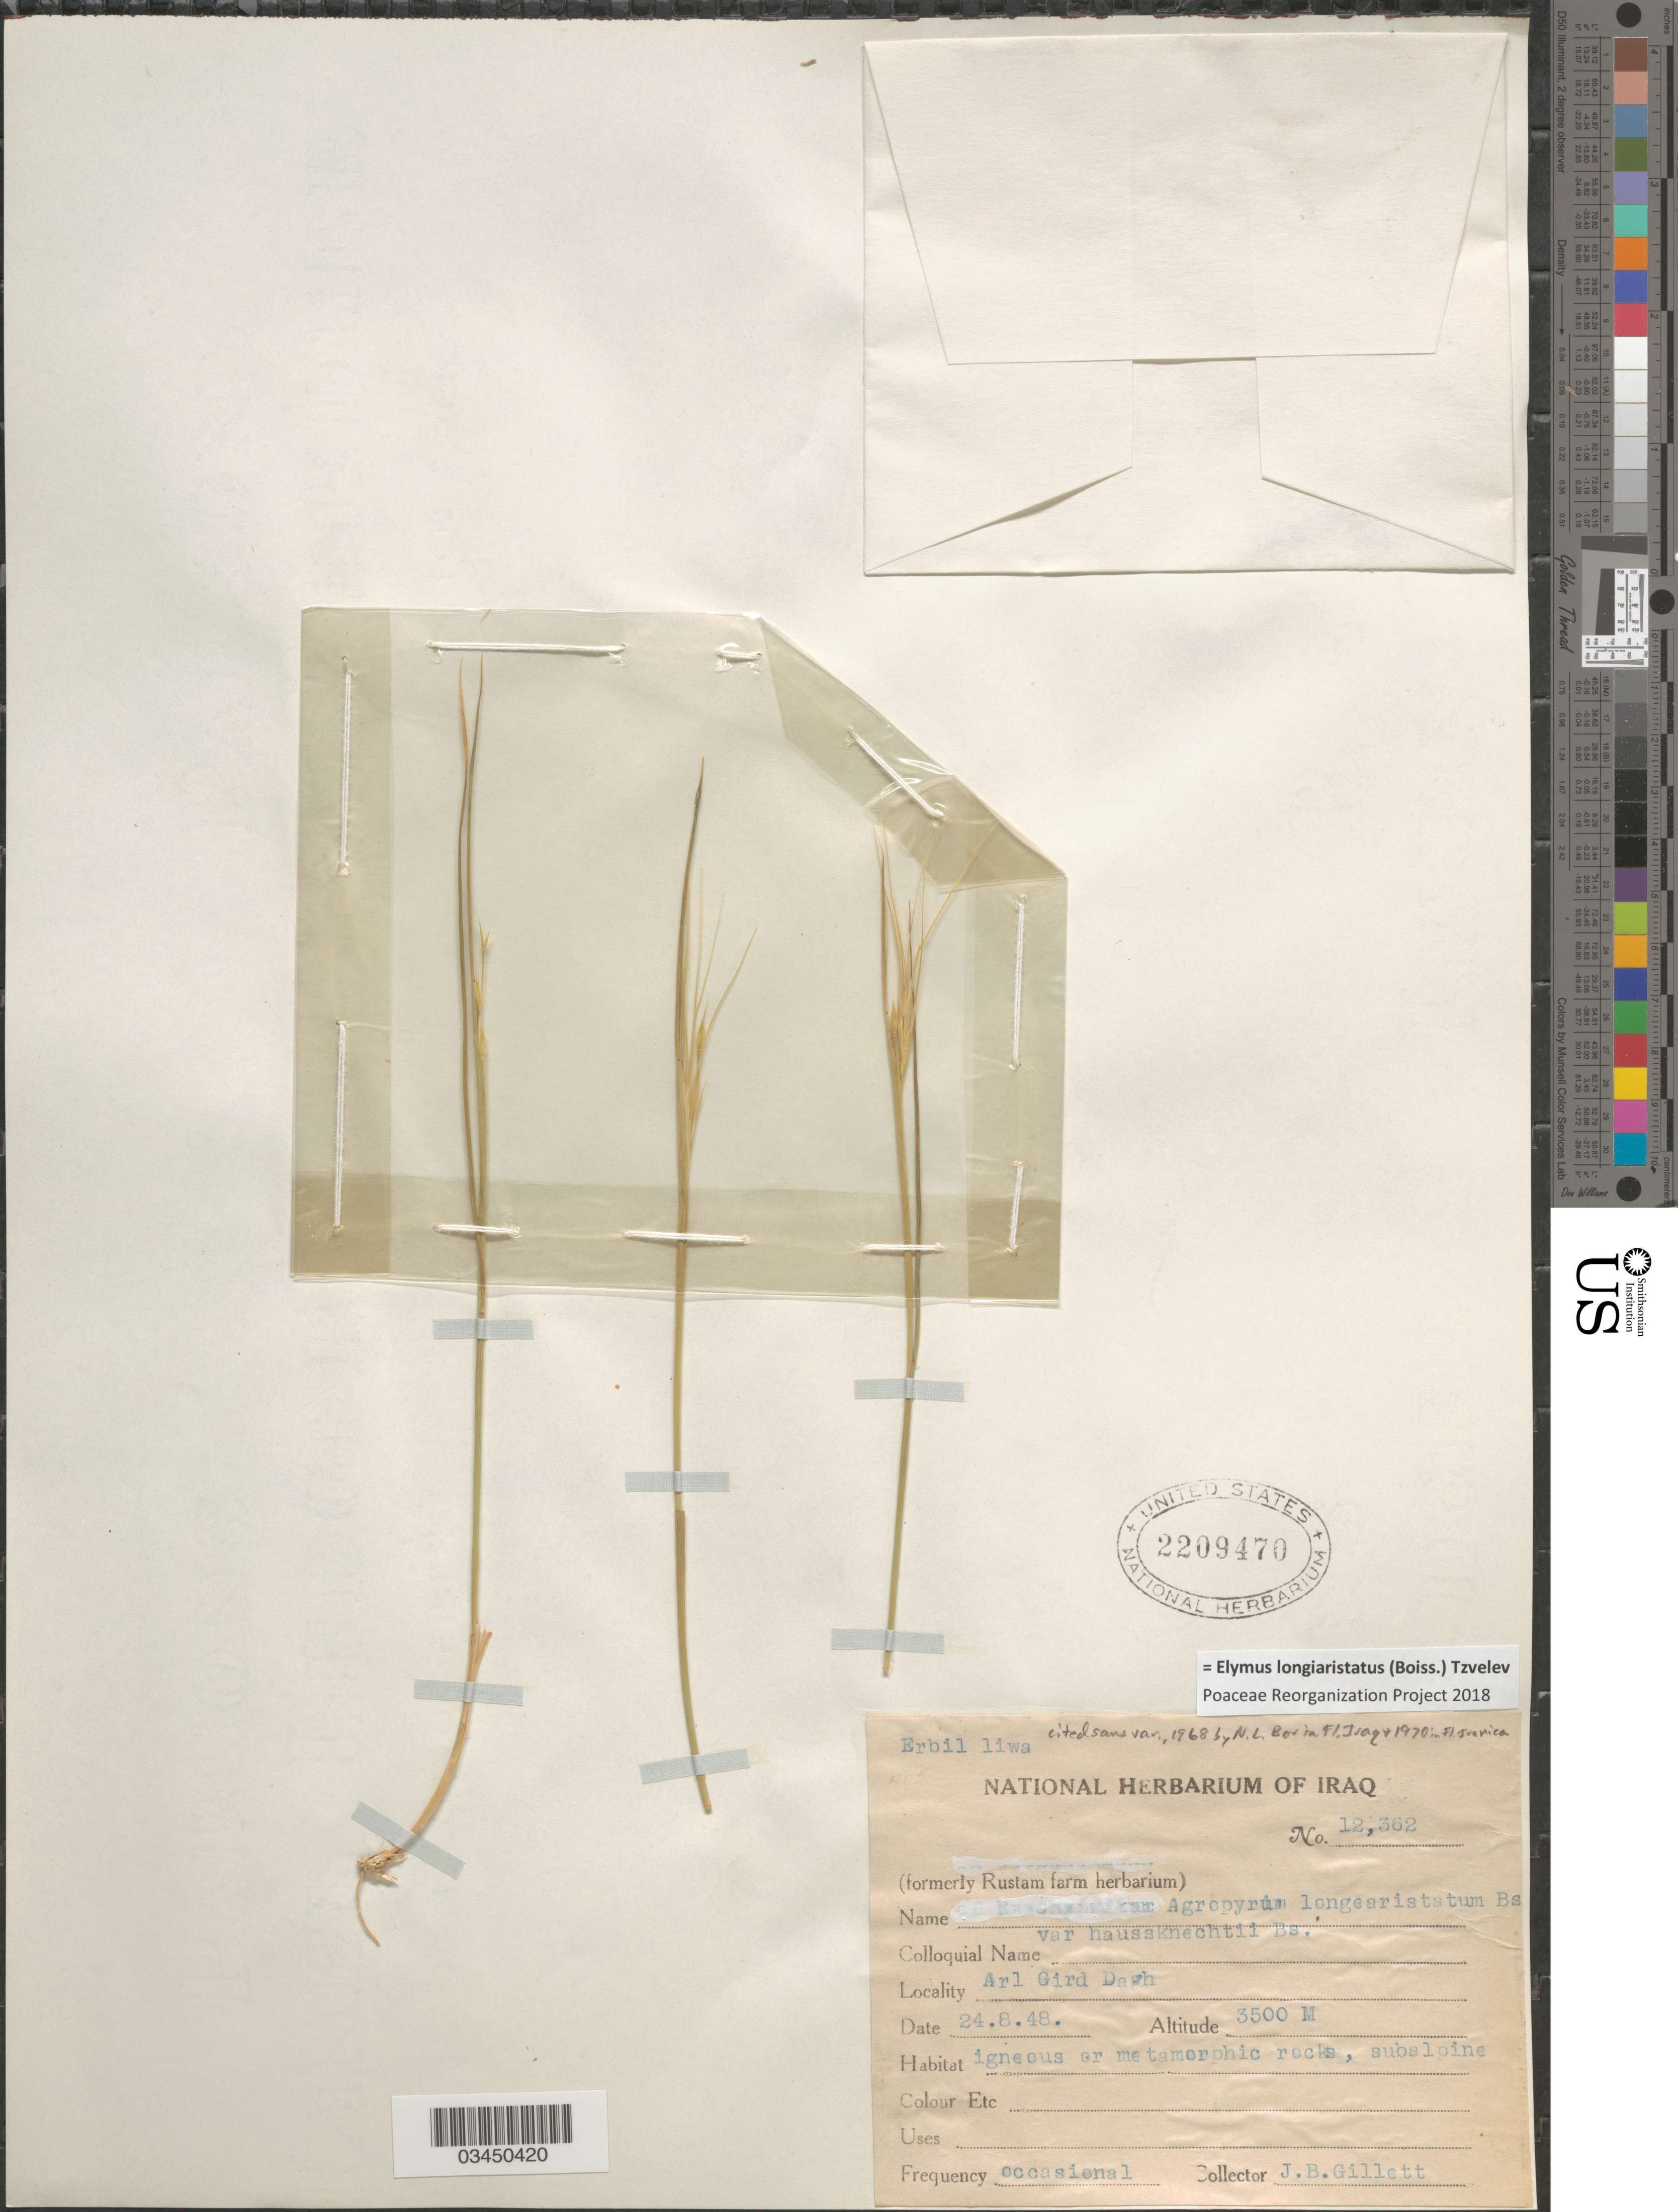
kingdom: Plantae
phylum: Tracheophyta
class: Liliopsida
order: Poales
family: Poaceae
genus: Elymus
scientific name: Elymus longiaristatus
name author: (Boiss.) Tzvelev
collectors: J. B. Gillett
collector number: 12362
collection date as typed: Transcribed d/m/y: 24/8/48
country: Iraq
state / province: Arbīl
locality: Erbil liwa. Arl Gird Dagh.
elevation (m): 3500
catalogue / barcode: US 2209470